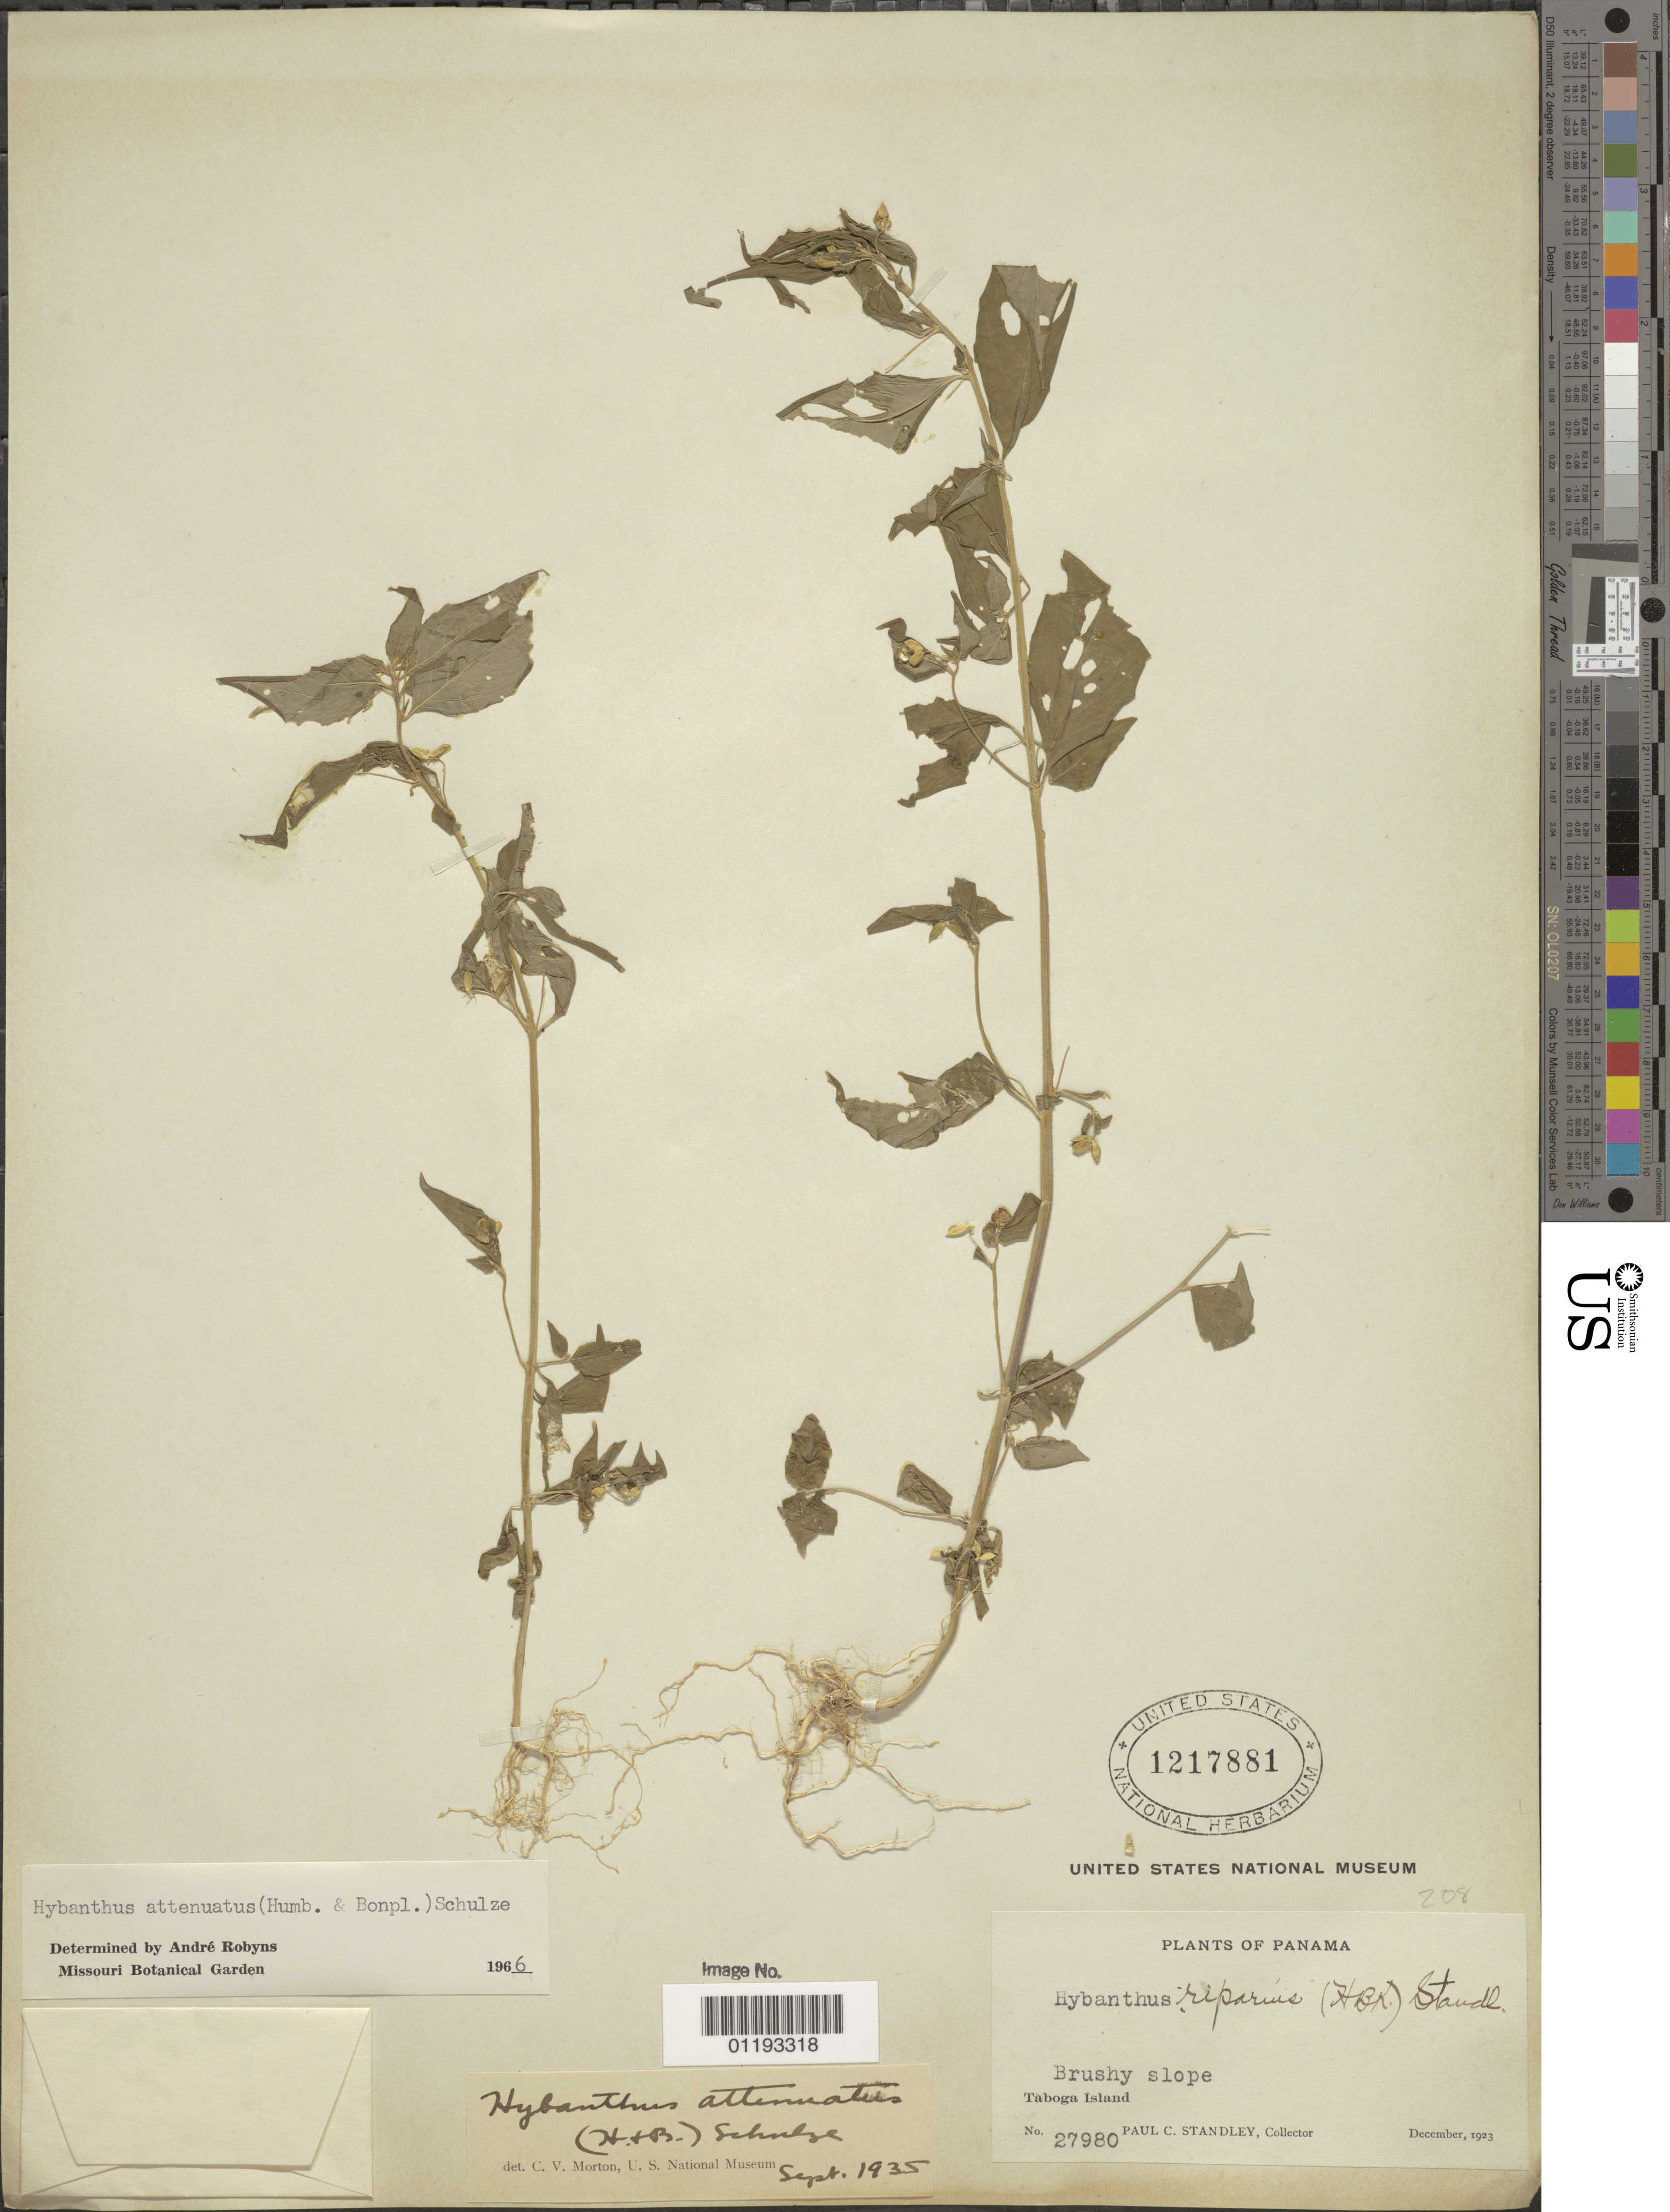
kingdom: Plantae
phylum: Tracheophyta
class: Magnoliopsida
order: Malpighiales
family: Violaceae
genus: Pombalia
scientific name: Pombalia attenuata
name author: (Humb. & Bonpl. ex Willd.) Paula-Souza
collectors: P. C. Standley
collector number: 27980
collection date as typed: Dec 1923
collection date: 1923-12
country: Panama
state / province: Panamá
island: Taboga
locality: Taboga Island.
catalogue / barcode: US 1217881